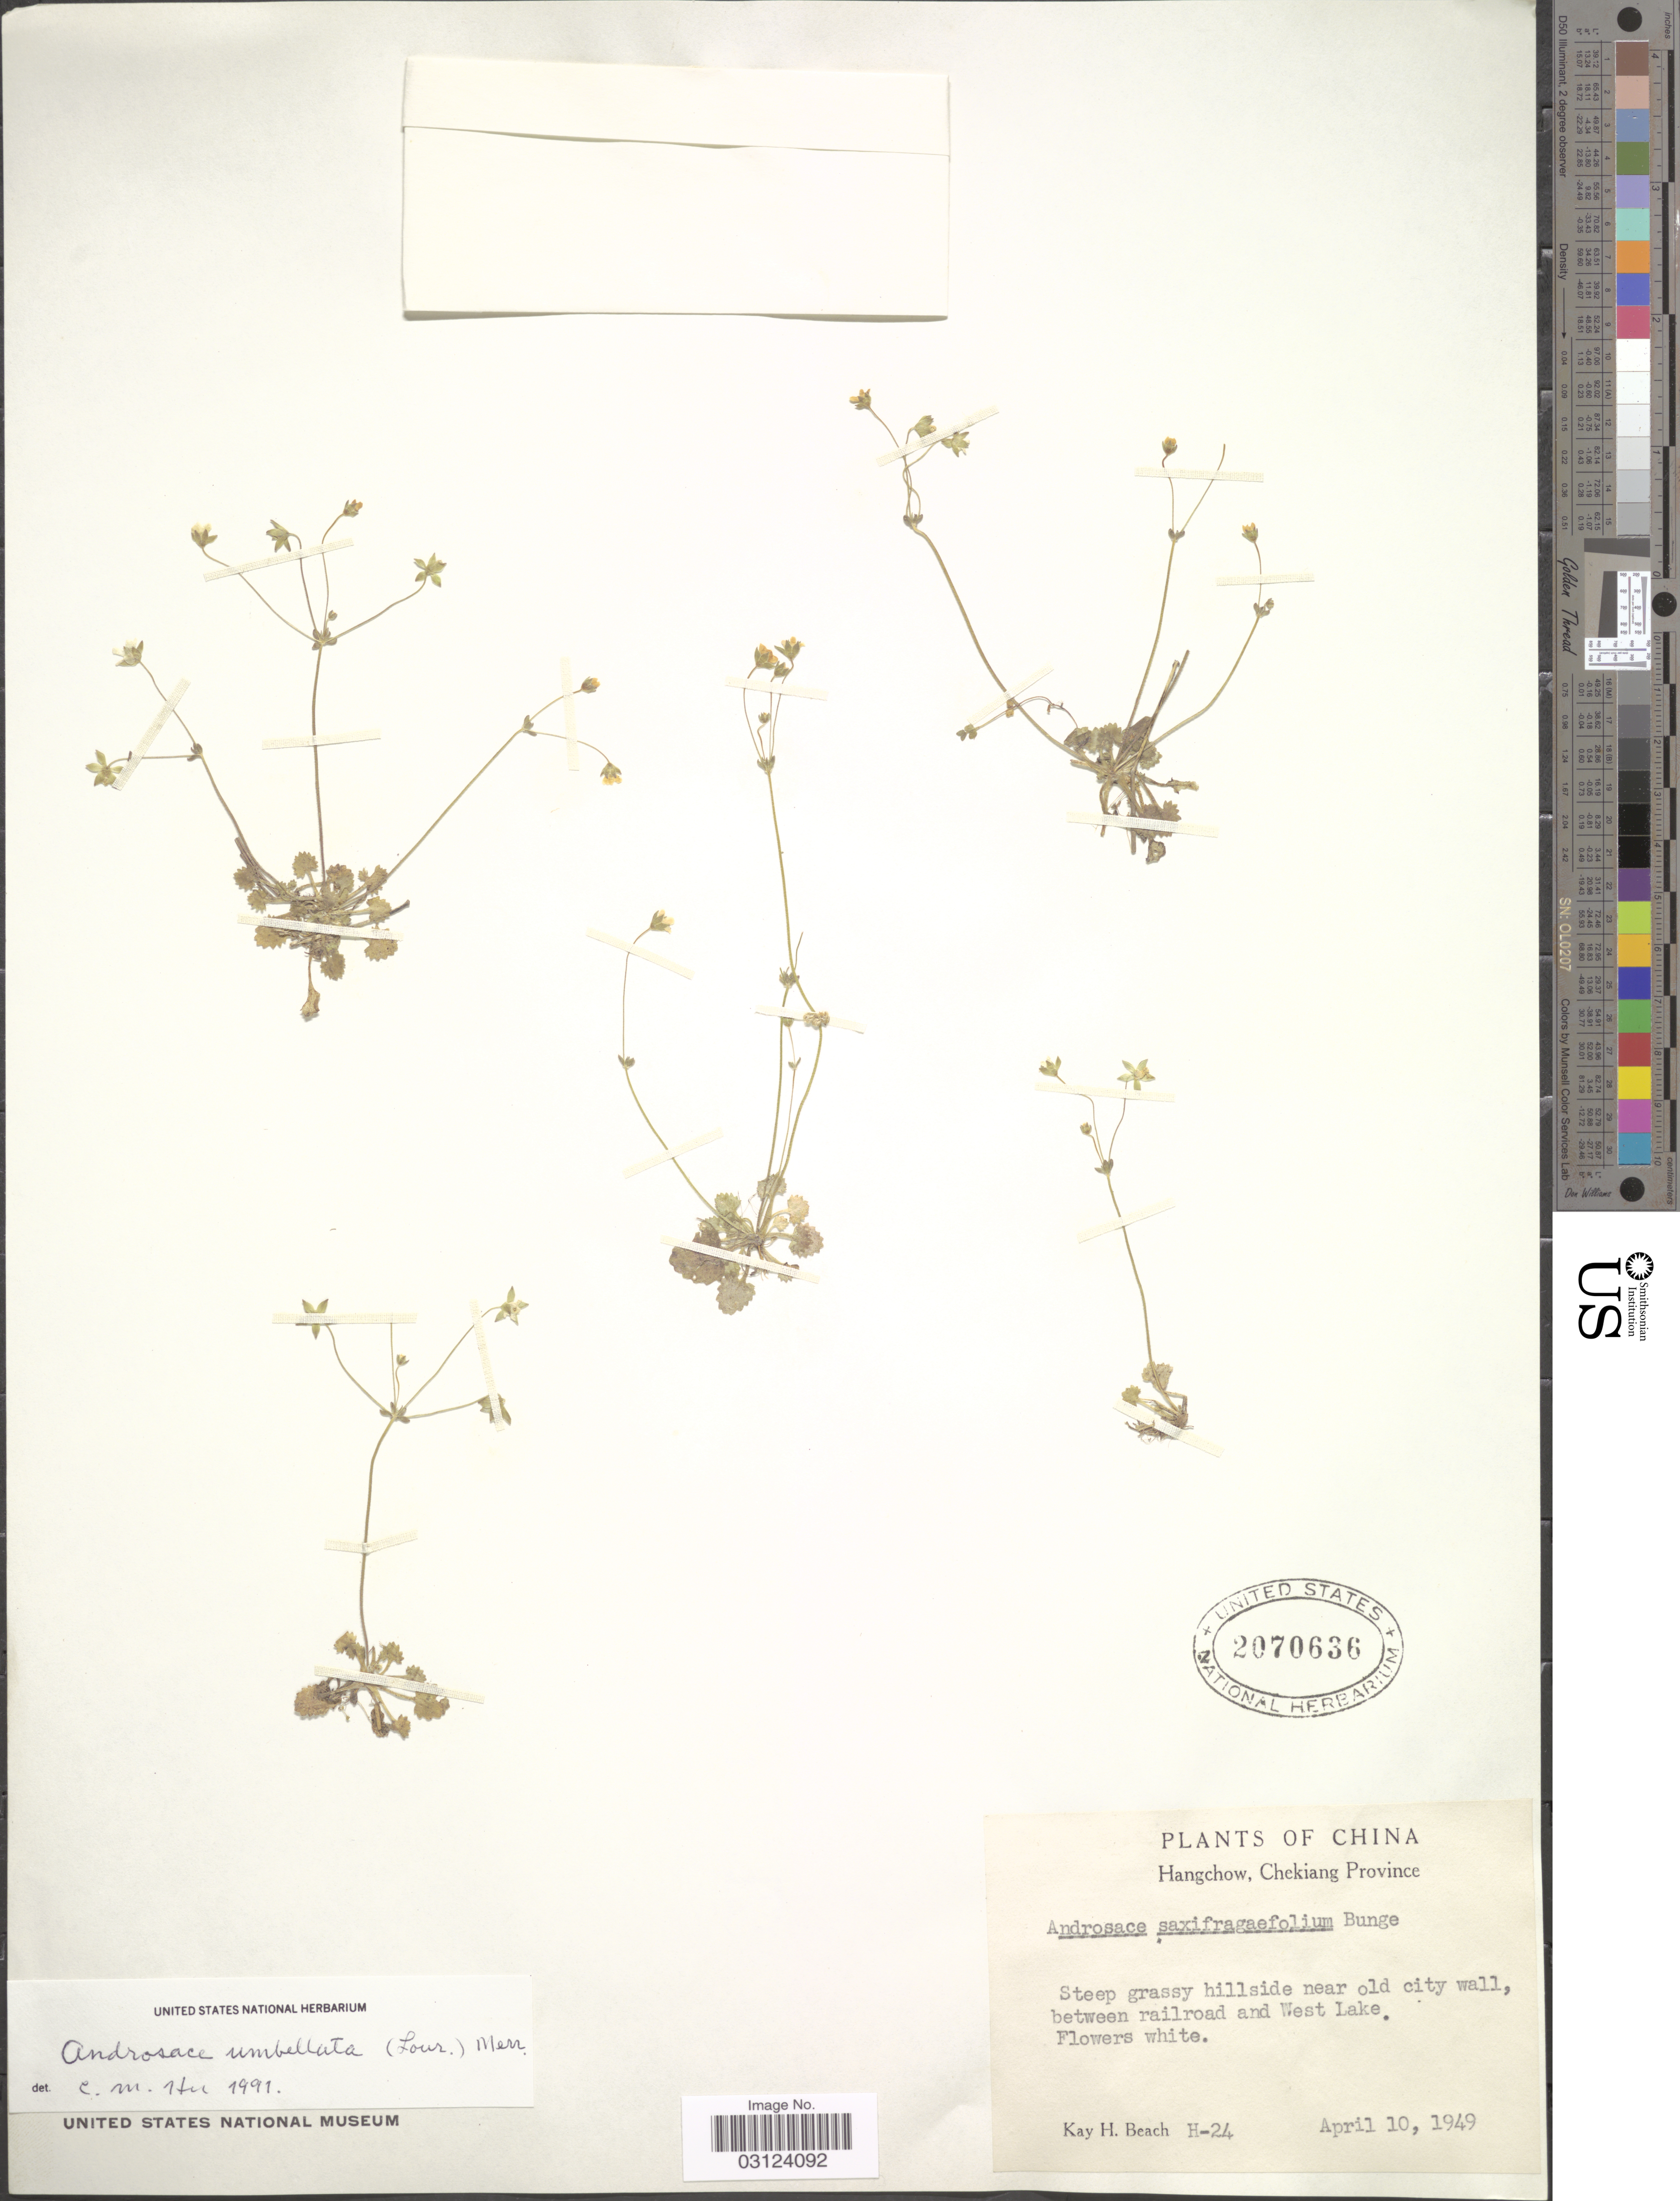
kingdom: Plantae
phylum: Tracheophyta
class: Magnoliopsida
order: Ericales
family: Primulaceae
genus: Androsace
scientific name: Androsace saxifragifolia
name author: Bunge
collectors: K. H. Beach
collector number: H-24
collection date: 1949-04-10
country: China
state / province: Zhejiang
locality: Hangchow, Chekiang Province, between railroad and West Lake.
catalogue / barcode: US 2070636